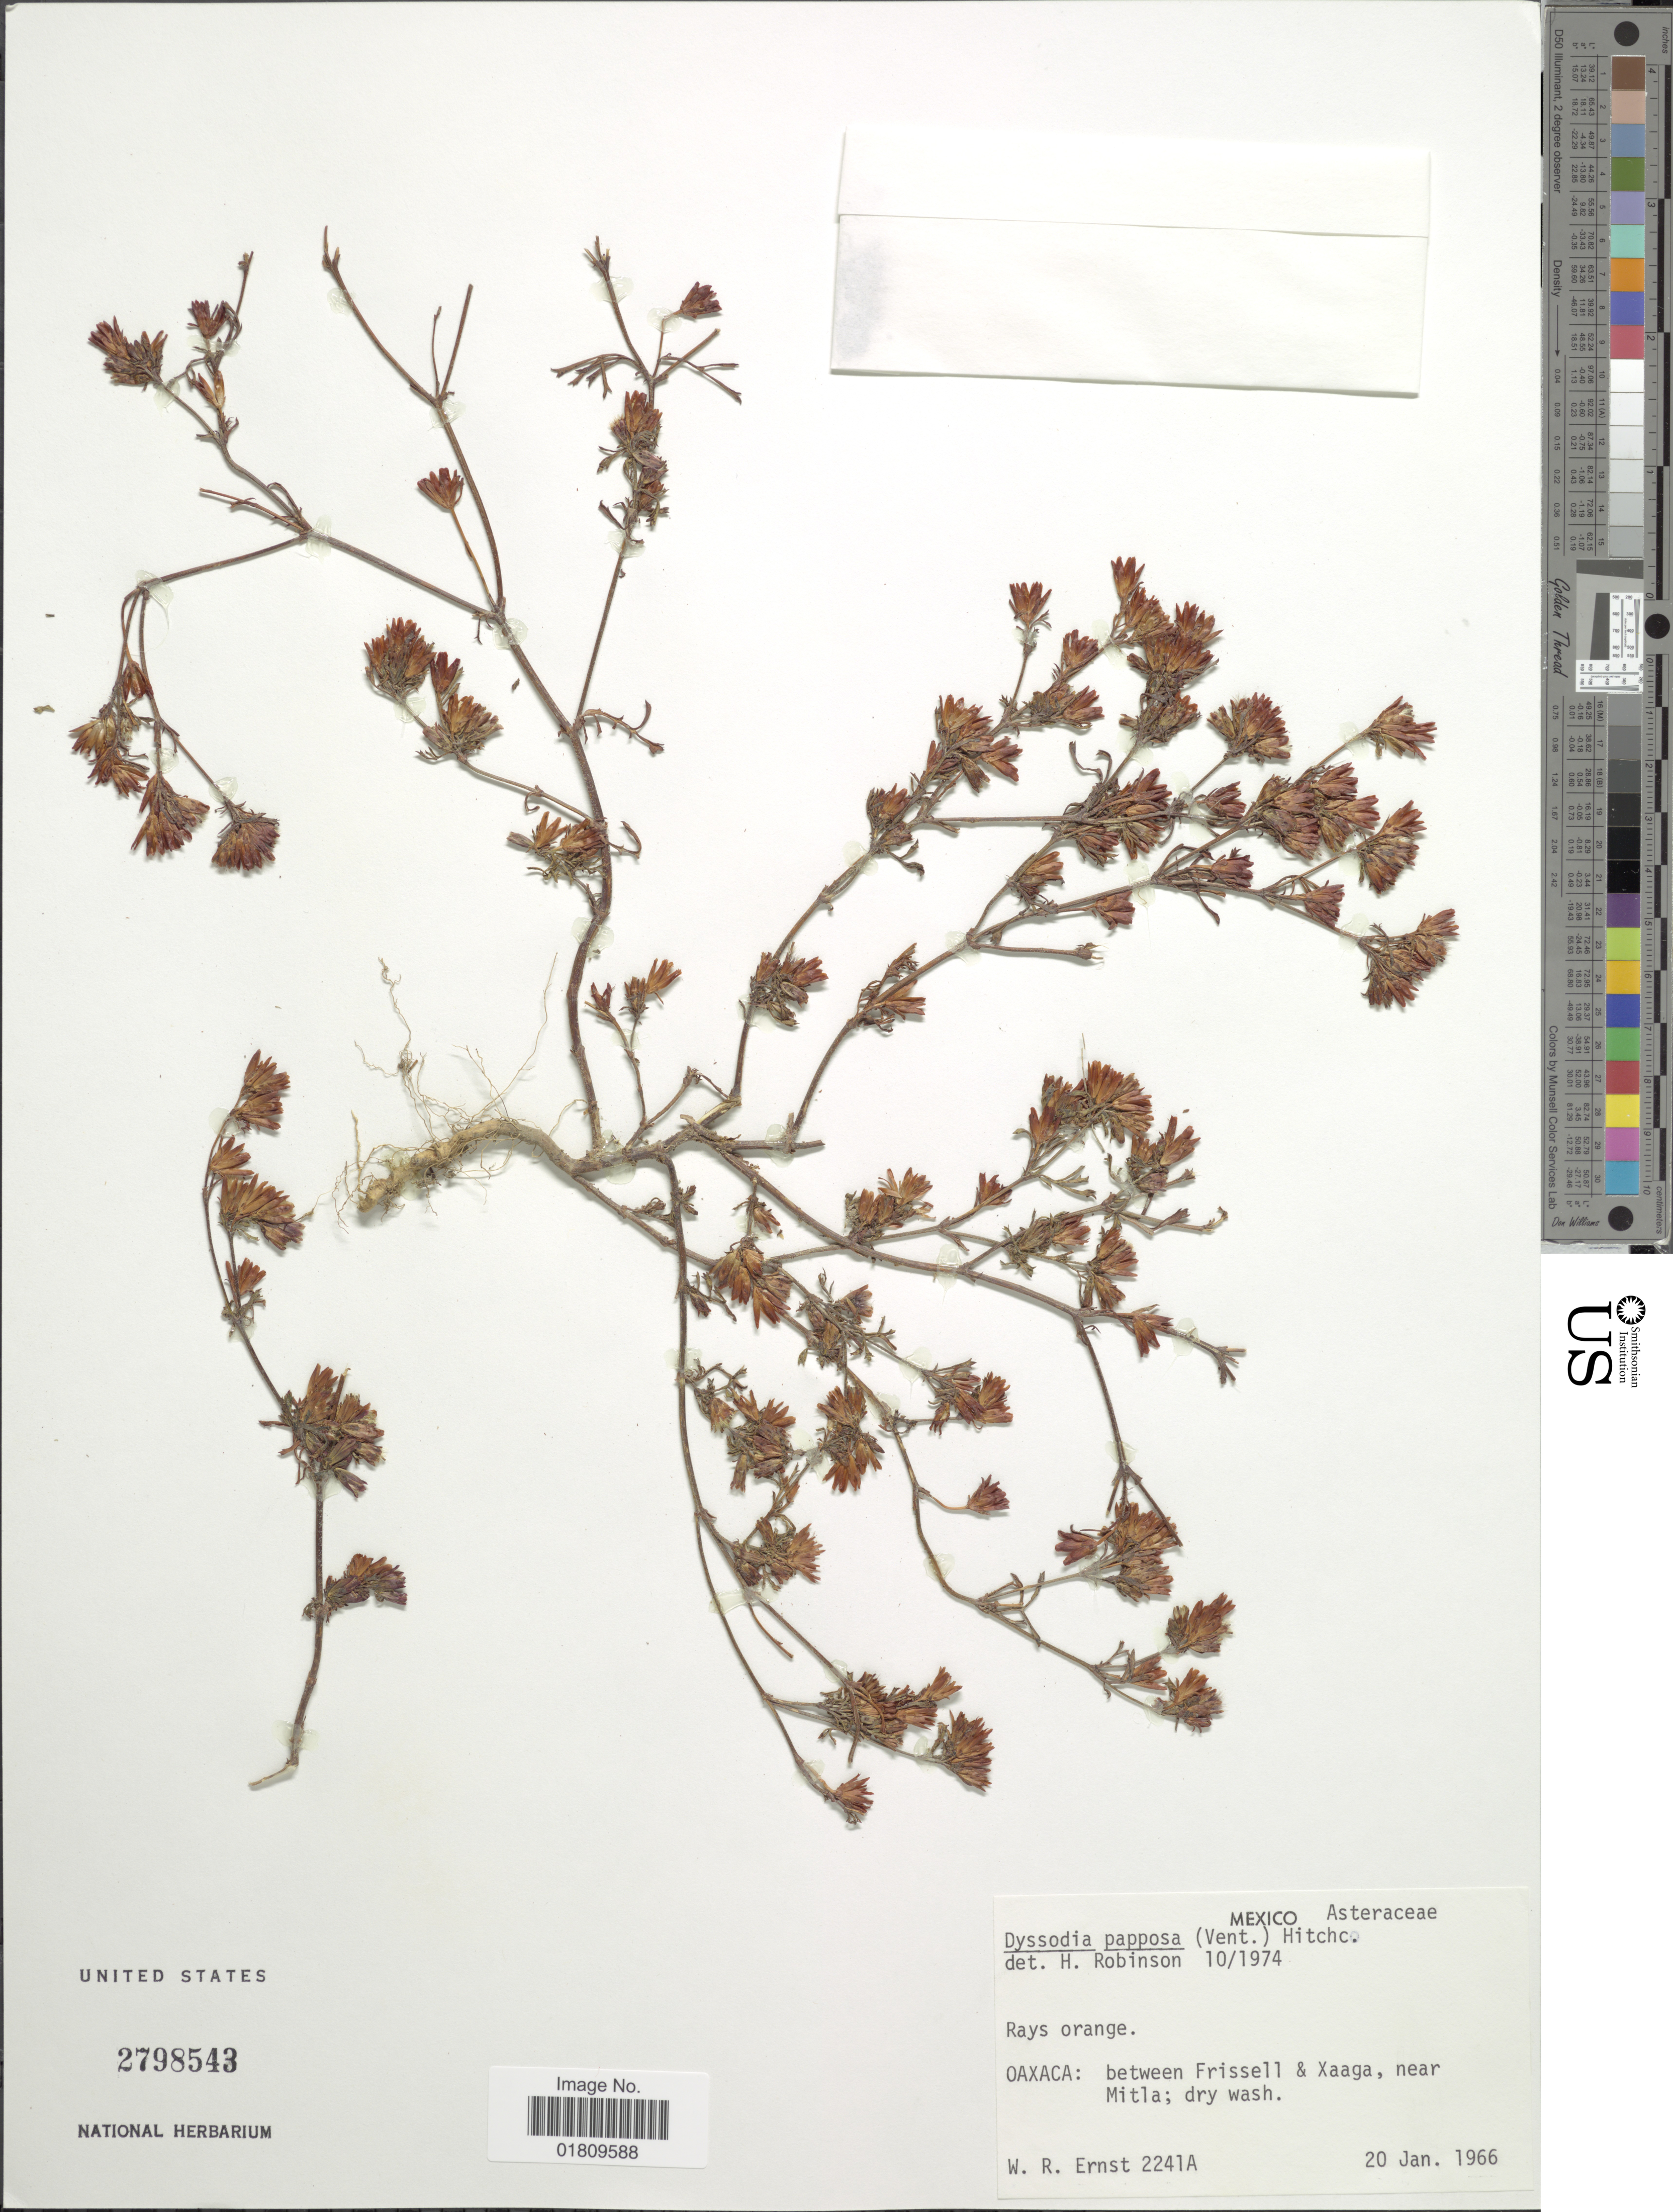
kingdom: Plantae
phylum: Tracheophyta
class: Magnoliopsida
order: Asterales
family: Asteraceae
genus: Dyssodia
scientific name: Dyssodia papposa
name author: (Vent.) Hitchc.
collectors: W. R. Ernst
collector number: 2241A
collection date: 1966-01-20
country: Mexico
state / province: Oaxaca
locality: Between Frisselll & Xaaga, near Mitla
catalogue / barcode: US 2798543